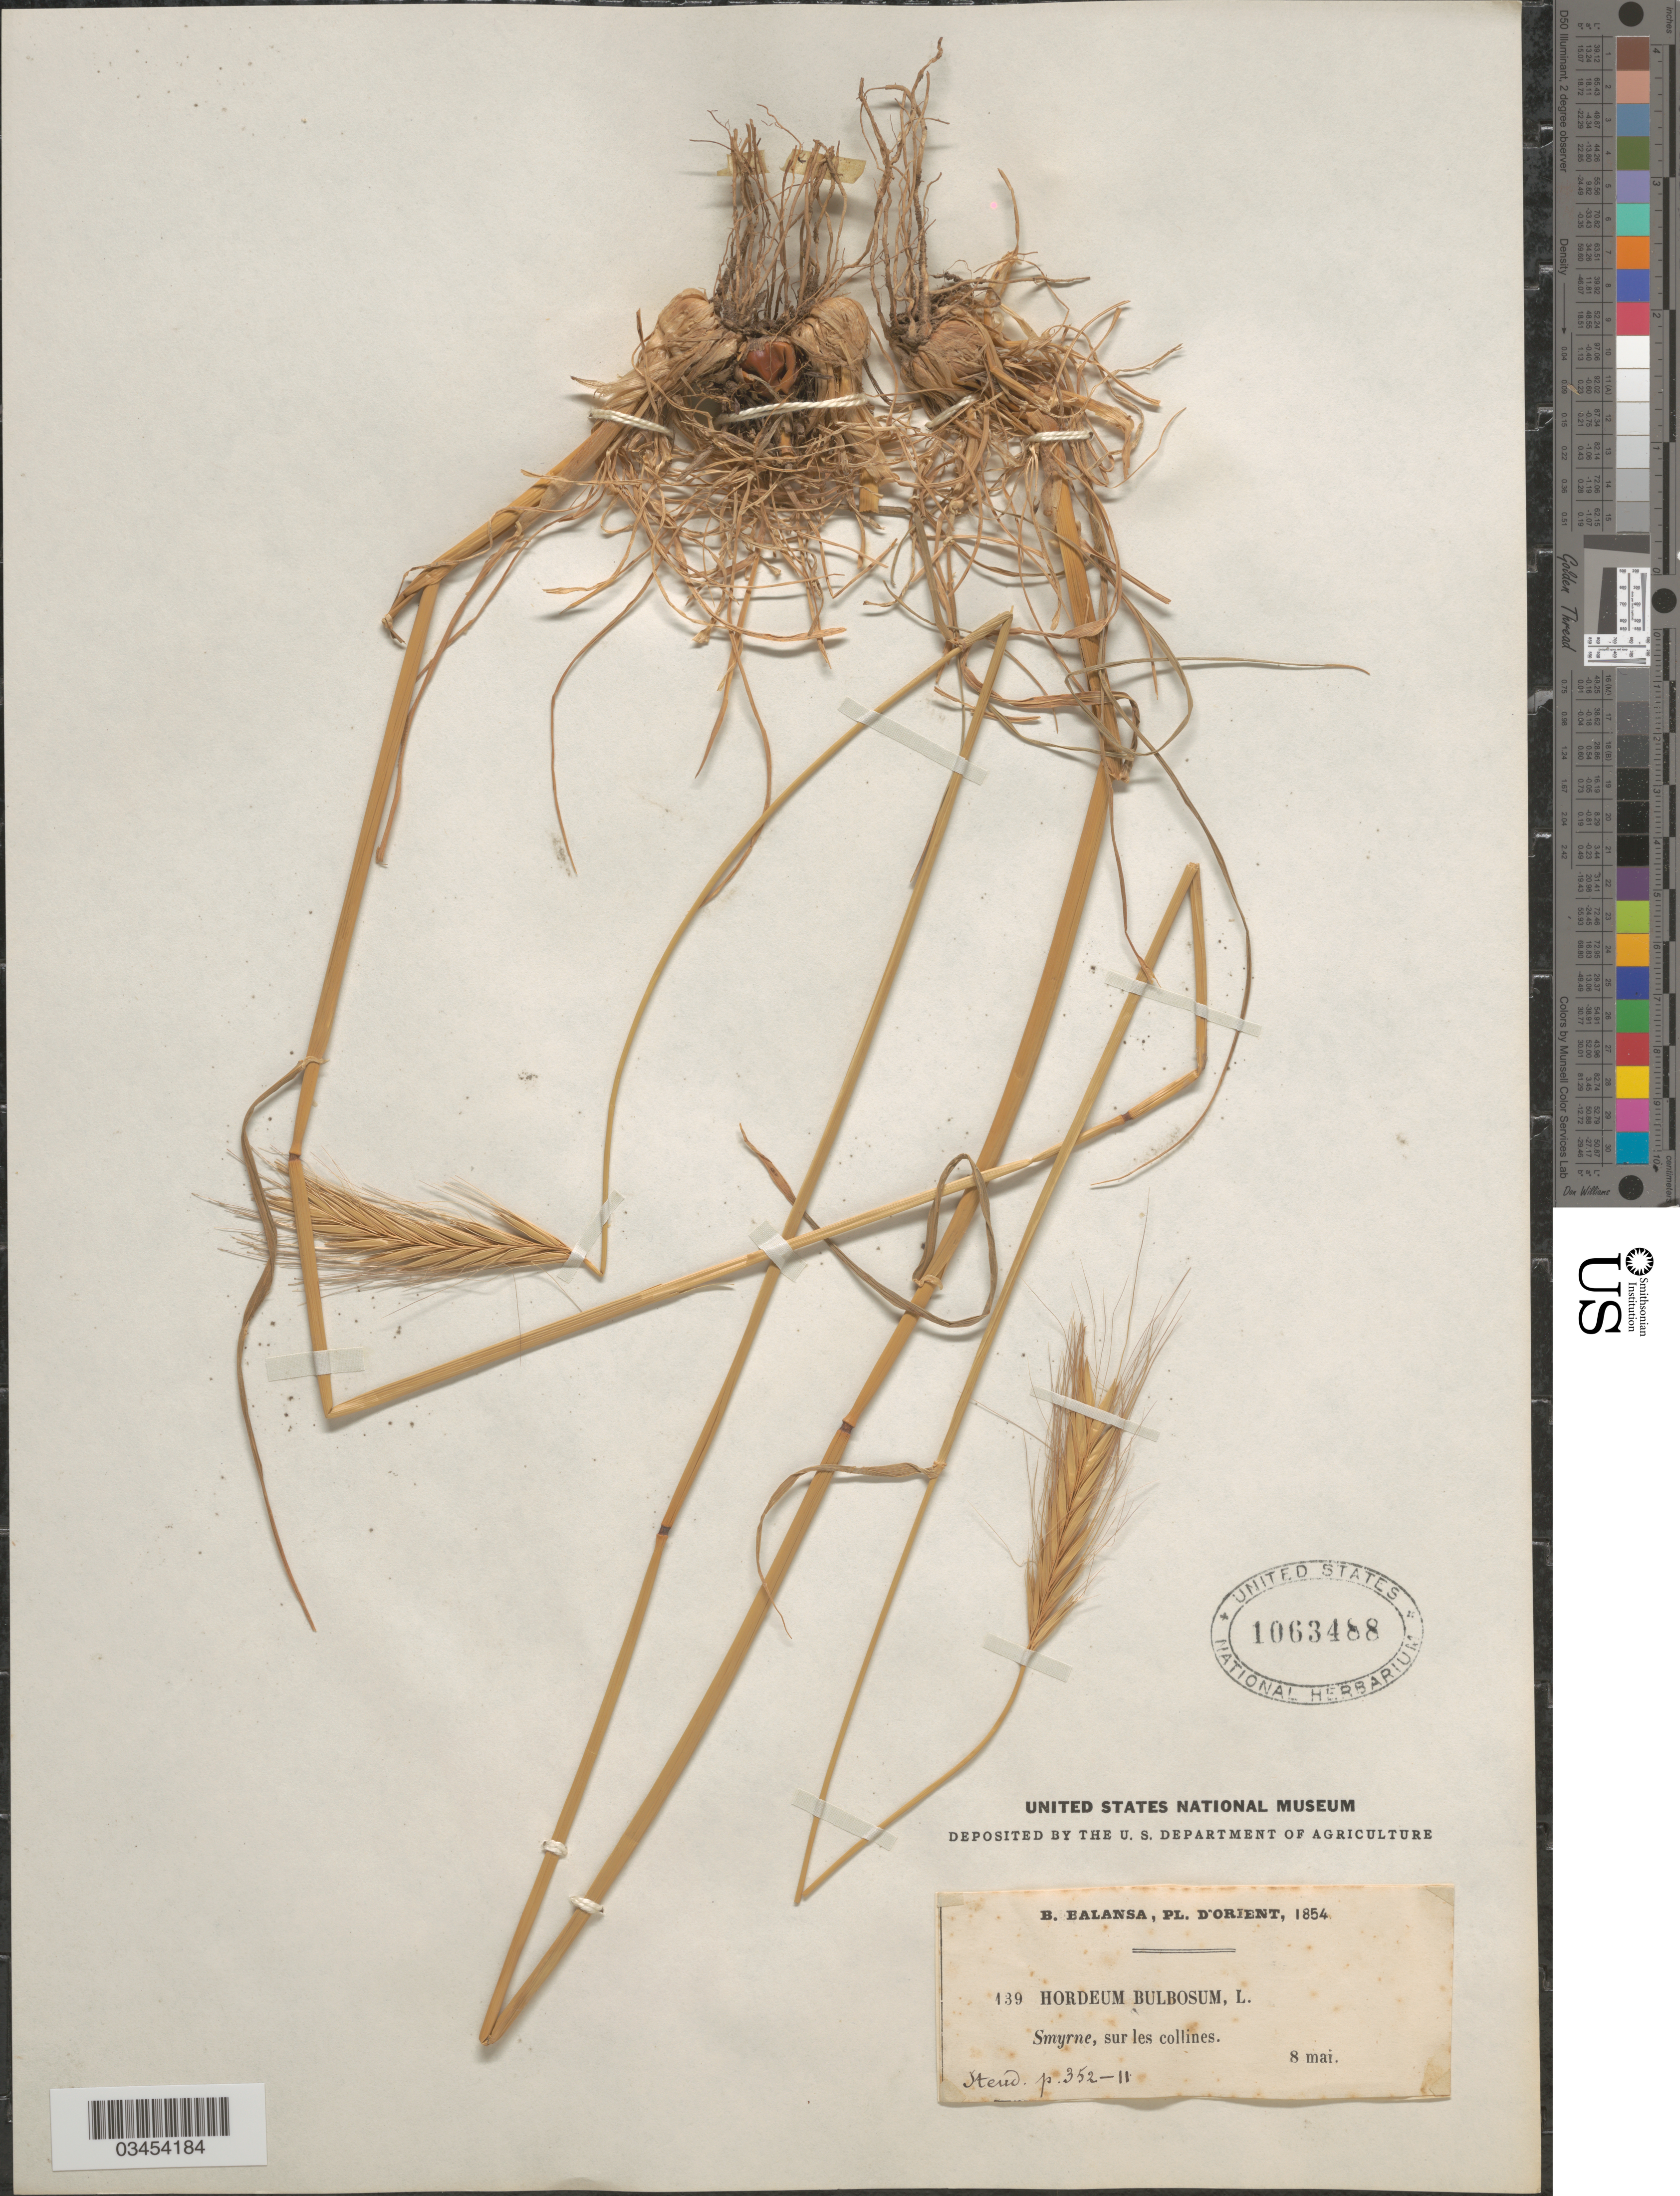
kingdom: Plantae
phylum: Tracheophyta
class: Liliopsida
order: Poales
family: Poaceae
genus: Hordeum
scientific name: Hordeum bulbosum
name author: L.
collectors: B. Balansa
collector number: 139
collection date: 1854-05-08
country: Turkey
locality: D'Orient. Smyrne, sur les collines.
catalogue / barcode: US 1063488